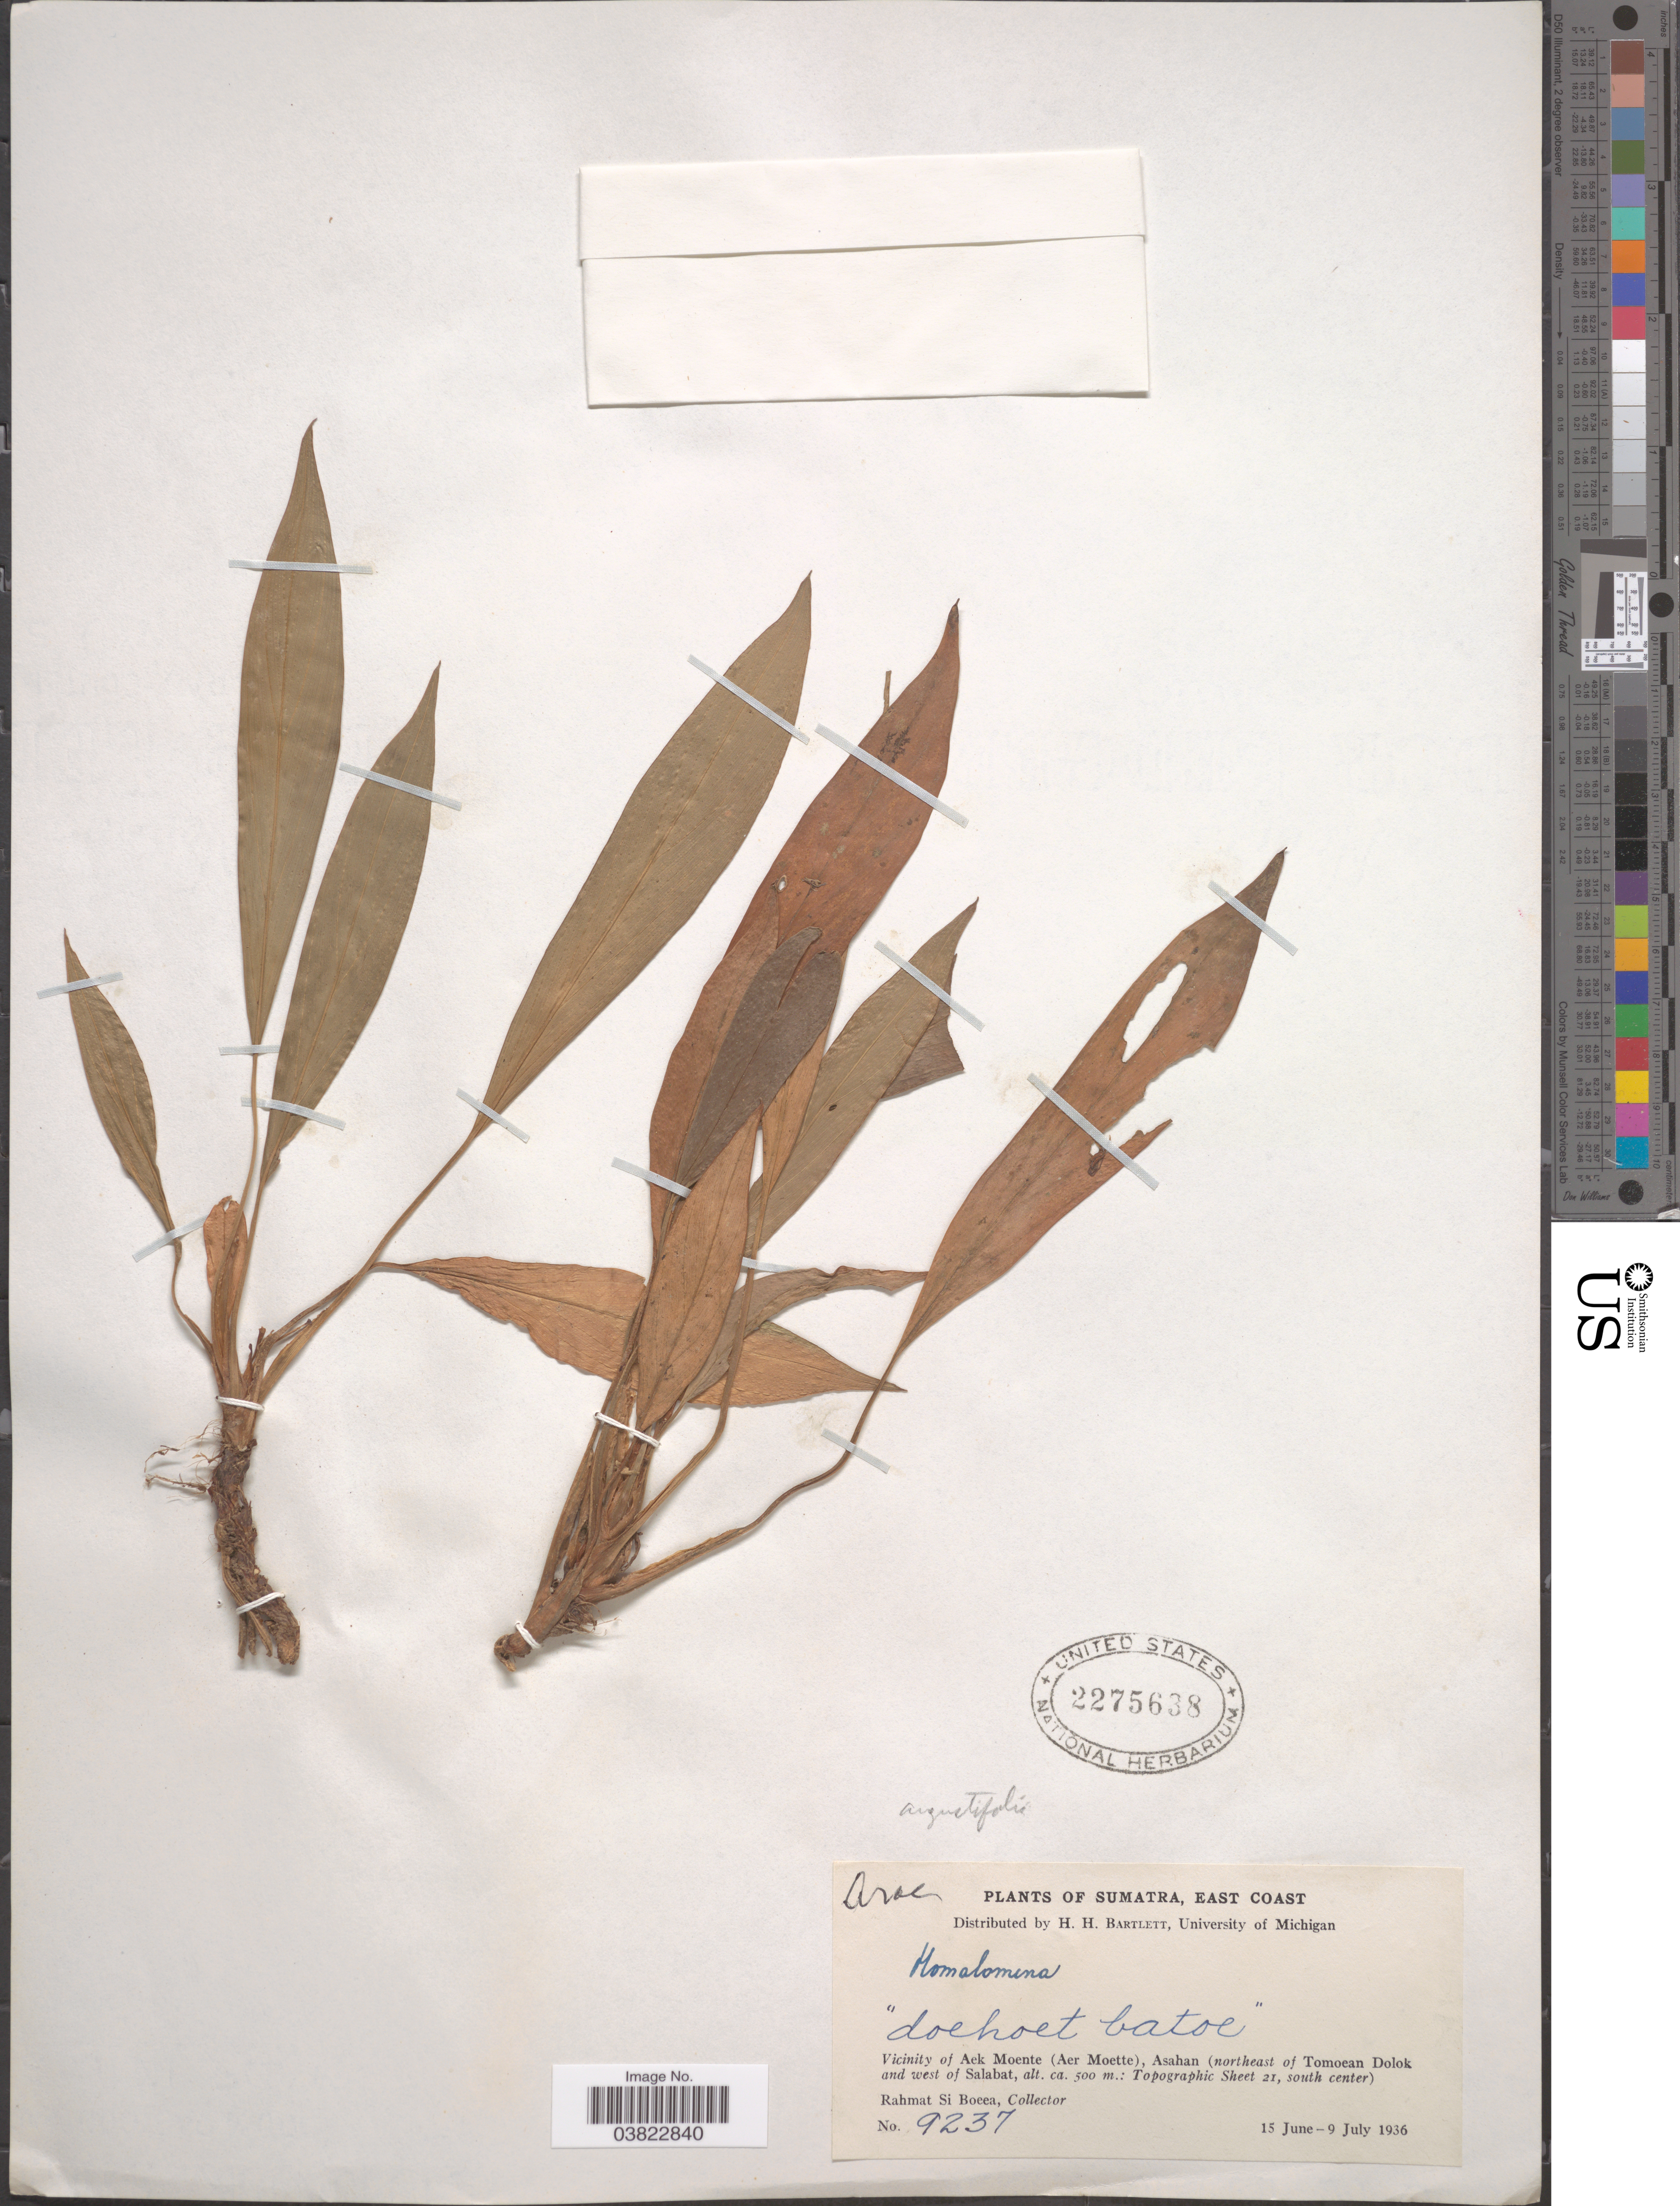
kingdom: Plantae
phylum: Tracheophyta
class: Liliopsida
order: Alismatales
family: Araceae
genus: Homalomena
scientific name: Homalomena angustifolia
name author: (Jack) Hook. f.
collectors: Rahmat Si Boeea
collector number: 9237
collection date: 1936-06-15/1936-07-09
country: Indonesia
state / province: Sumatra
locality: East Coast. Vicinity of Aek Moente ( Aer Moette), Asahan (northeast of Tomoean Dolok and west of Salabat: Topographic Sheet 21, south center).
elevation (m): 500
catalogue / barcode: US 2275638